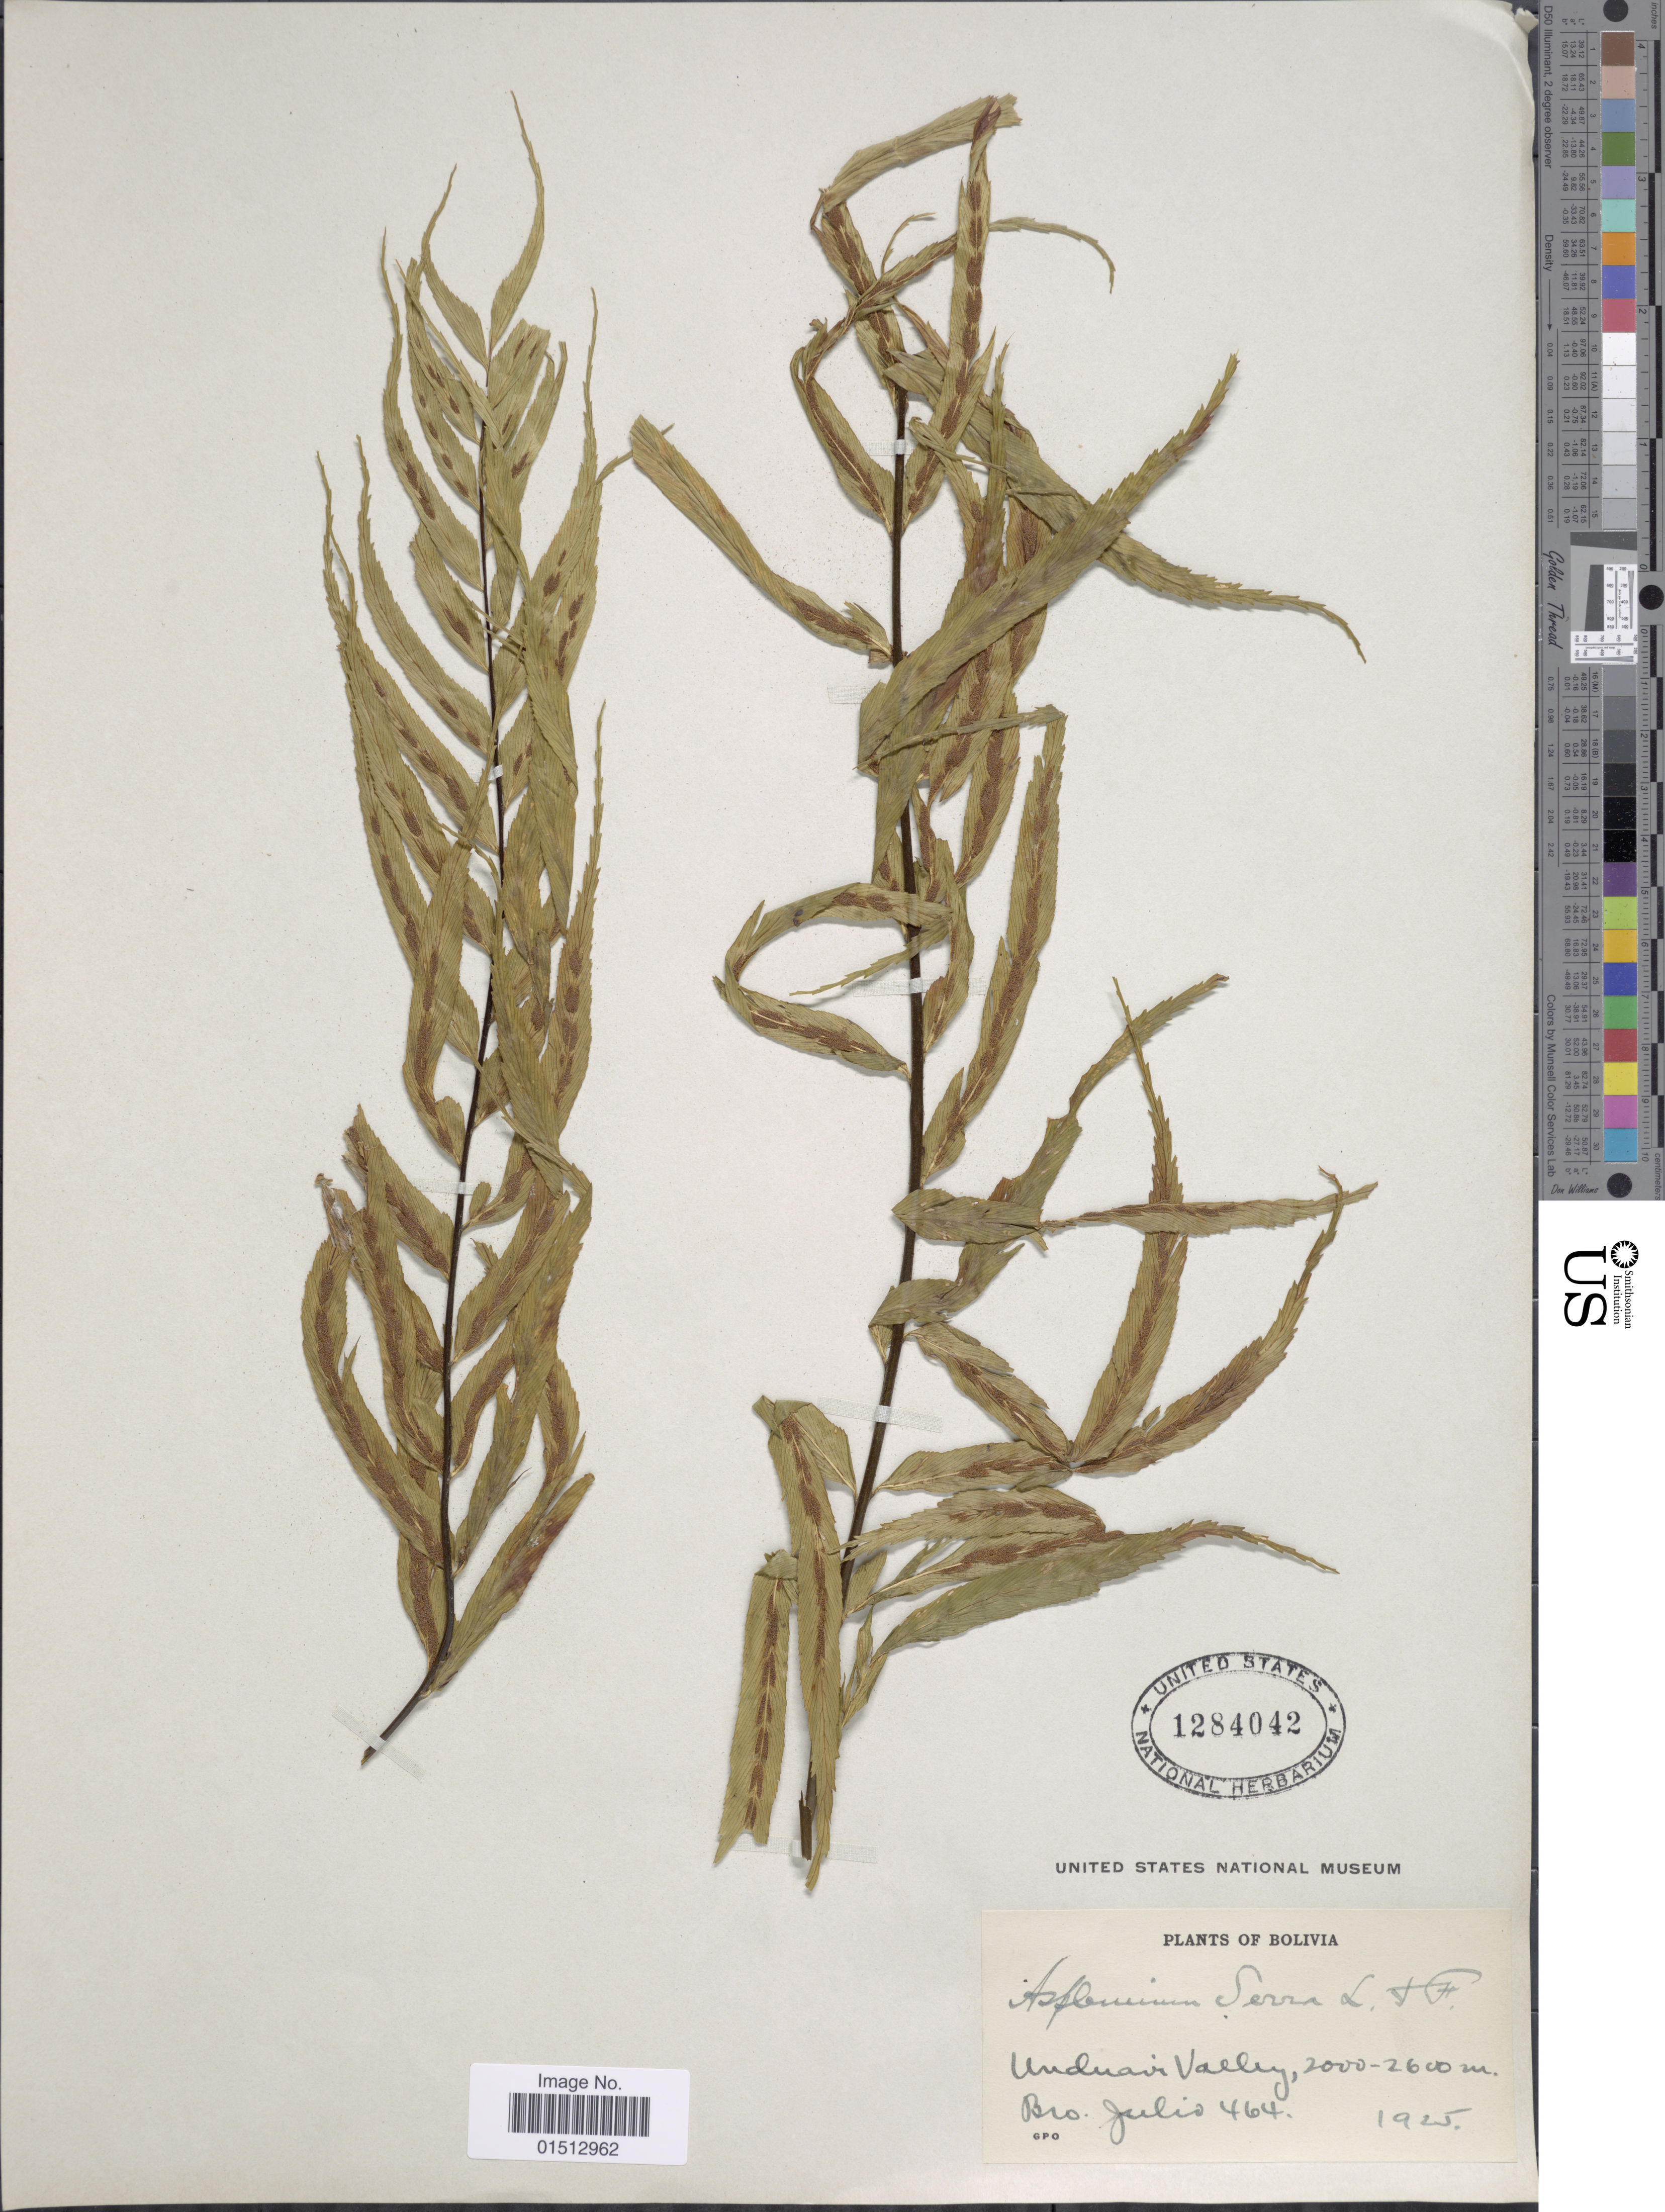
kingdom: Plantae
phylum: Tracheophyta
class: Polypodiopsida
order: Polypodiales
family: Aspleniaceae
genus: Asplenium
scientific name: Asplenium serra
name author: Langsd. & Fisch.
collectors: Bro. Julio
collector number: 464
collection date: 1925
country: Bolivia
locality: Unduari Valley.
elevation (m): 2000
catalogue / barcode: US 1284042